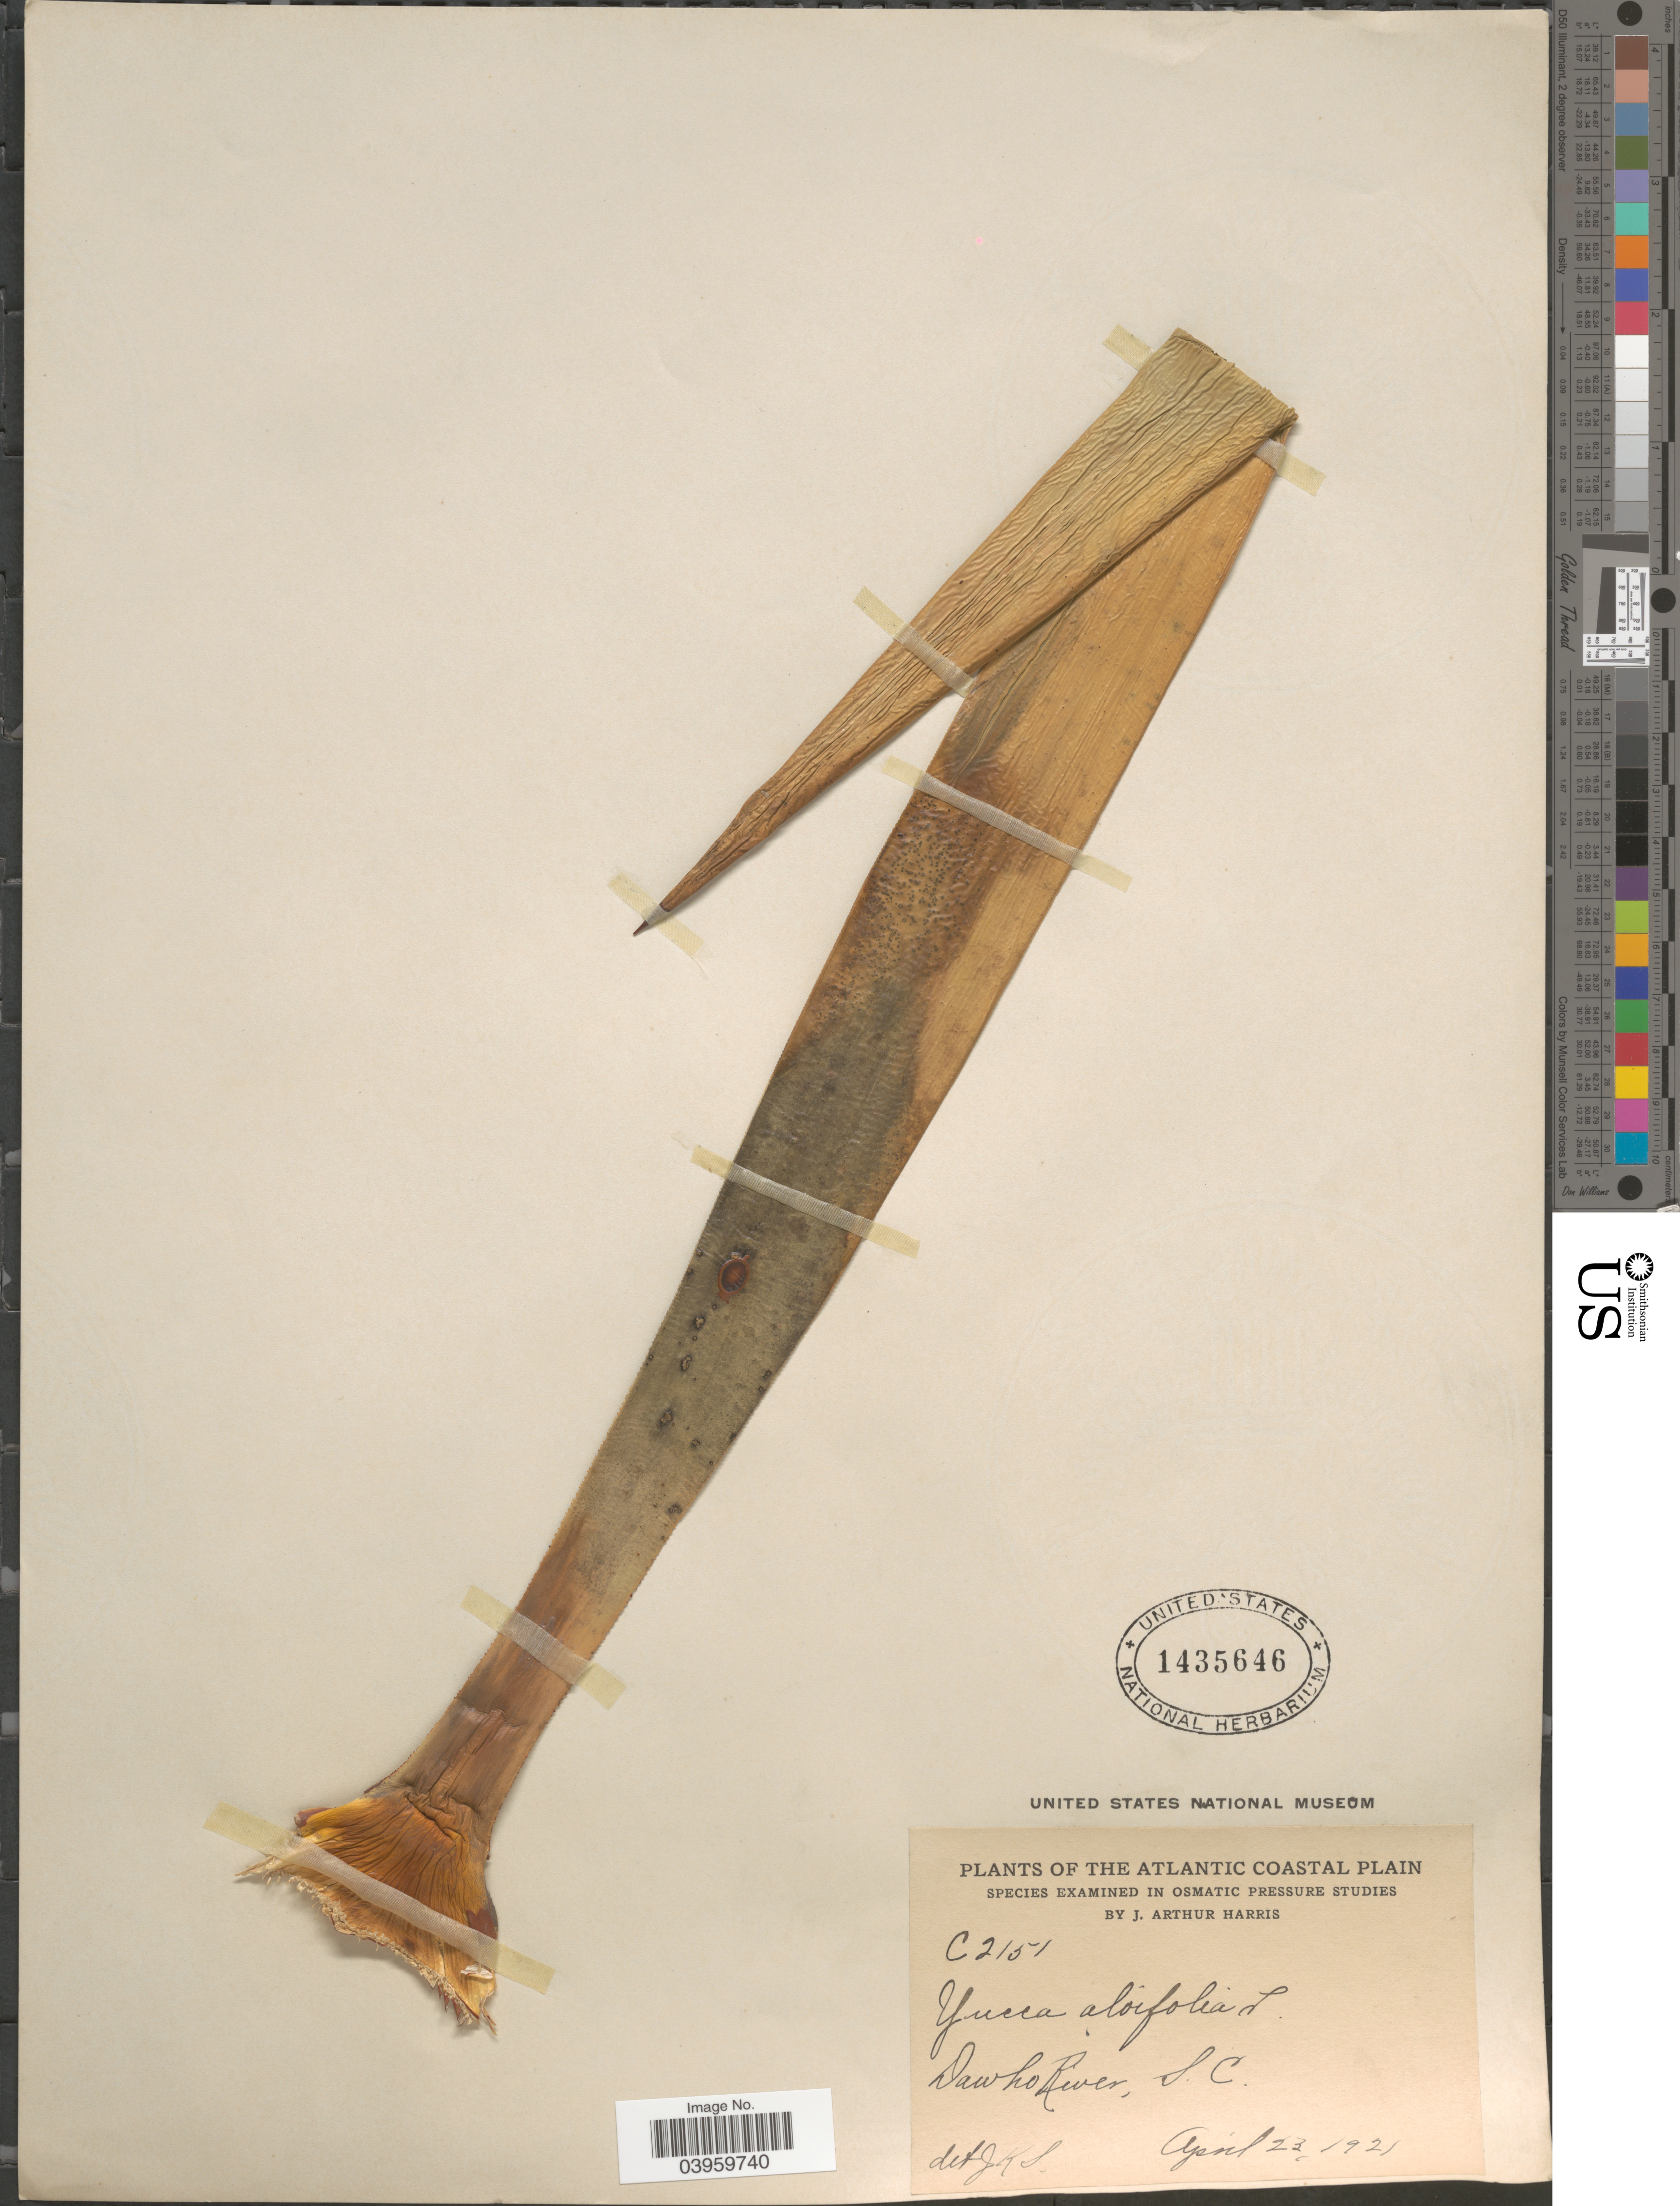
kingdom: Plantae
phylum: Tracheophyta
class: Liliopsida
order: Asparagales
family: Asparagaceae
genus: Yucca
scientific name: Yucca aloifolia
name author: L.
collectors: J. A. Harris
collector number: C2151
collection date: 1921-04-23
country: United States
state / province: South Carolina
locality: The Atlantic Coastal Plain. Dawho River.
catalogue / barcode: US 1435646